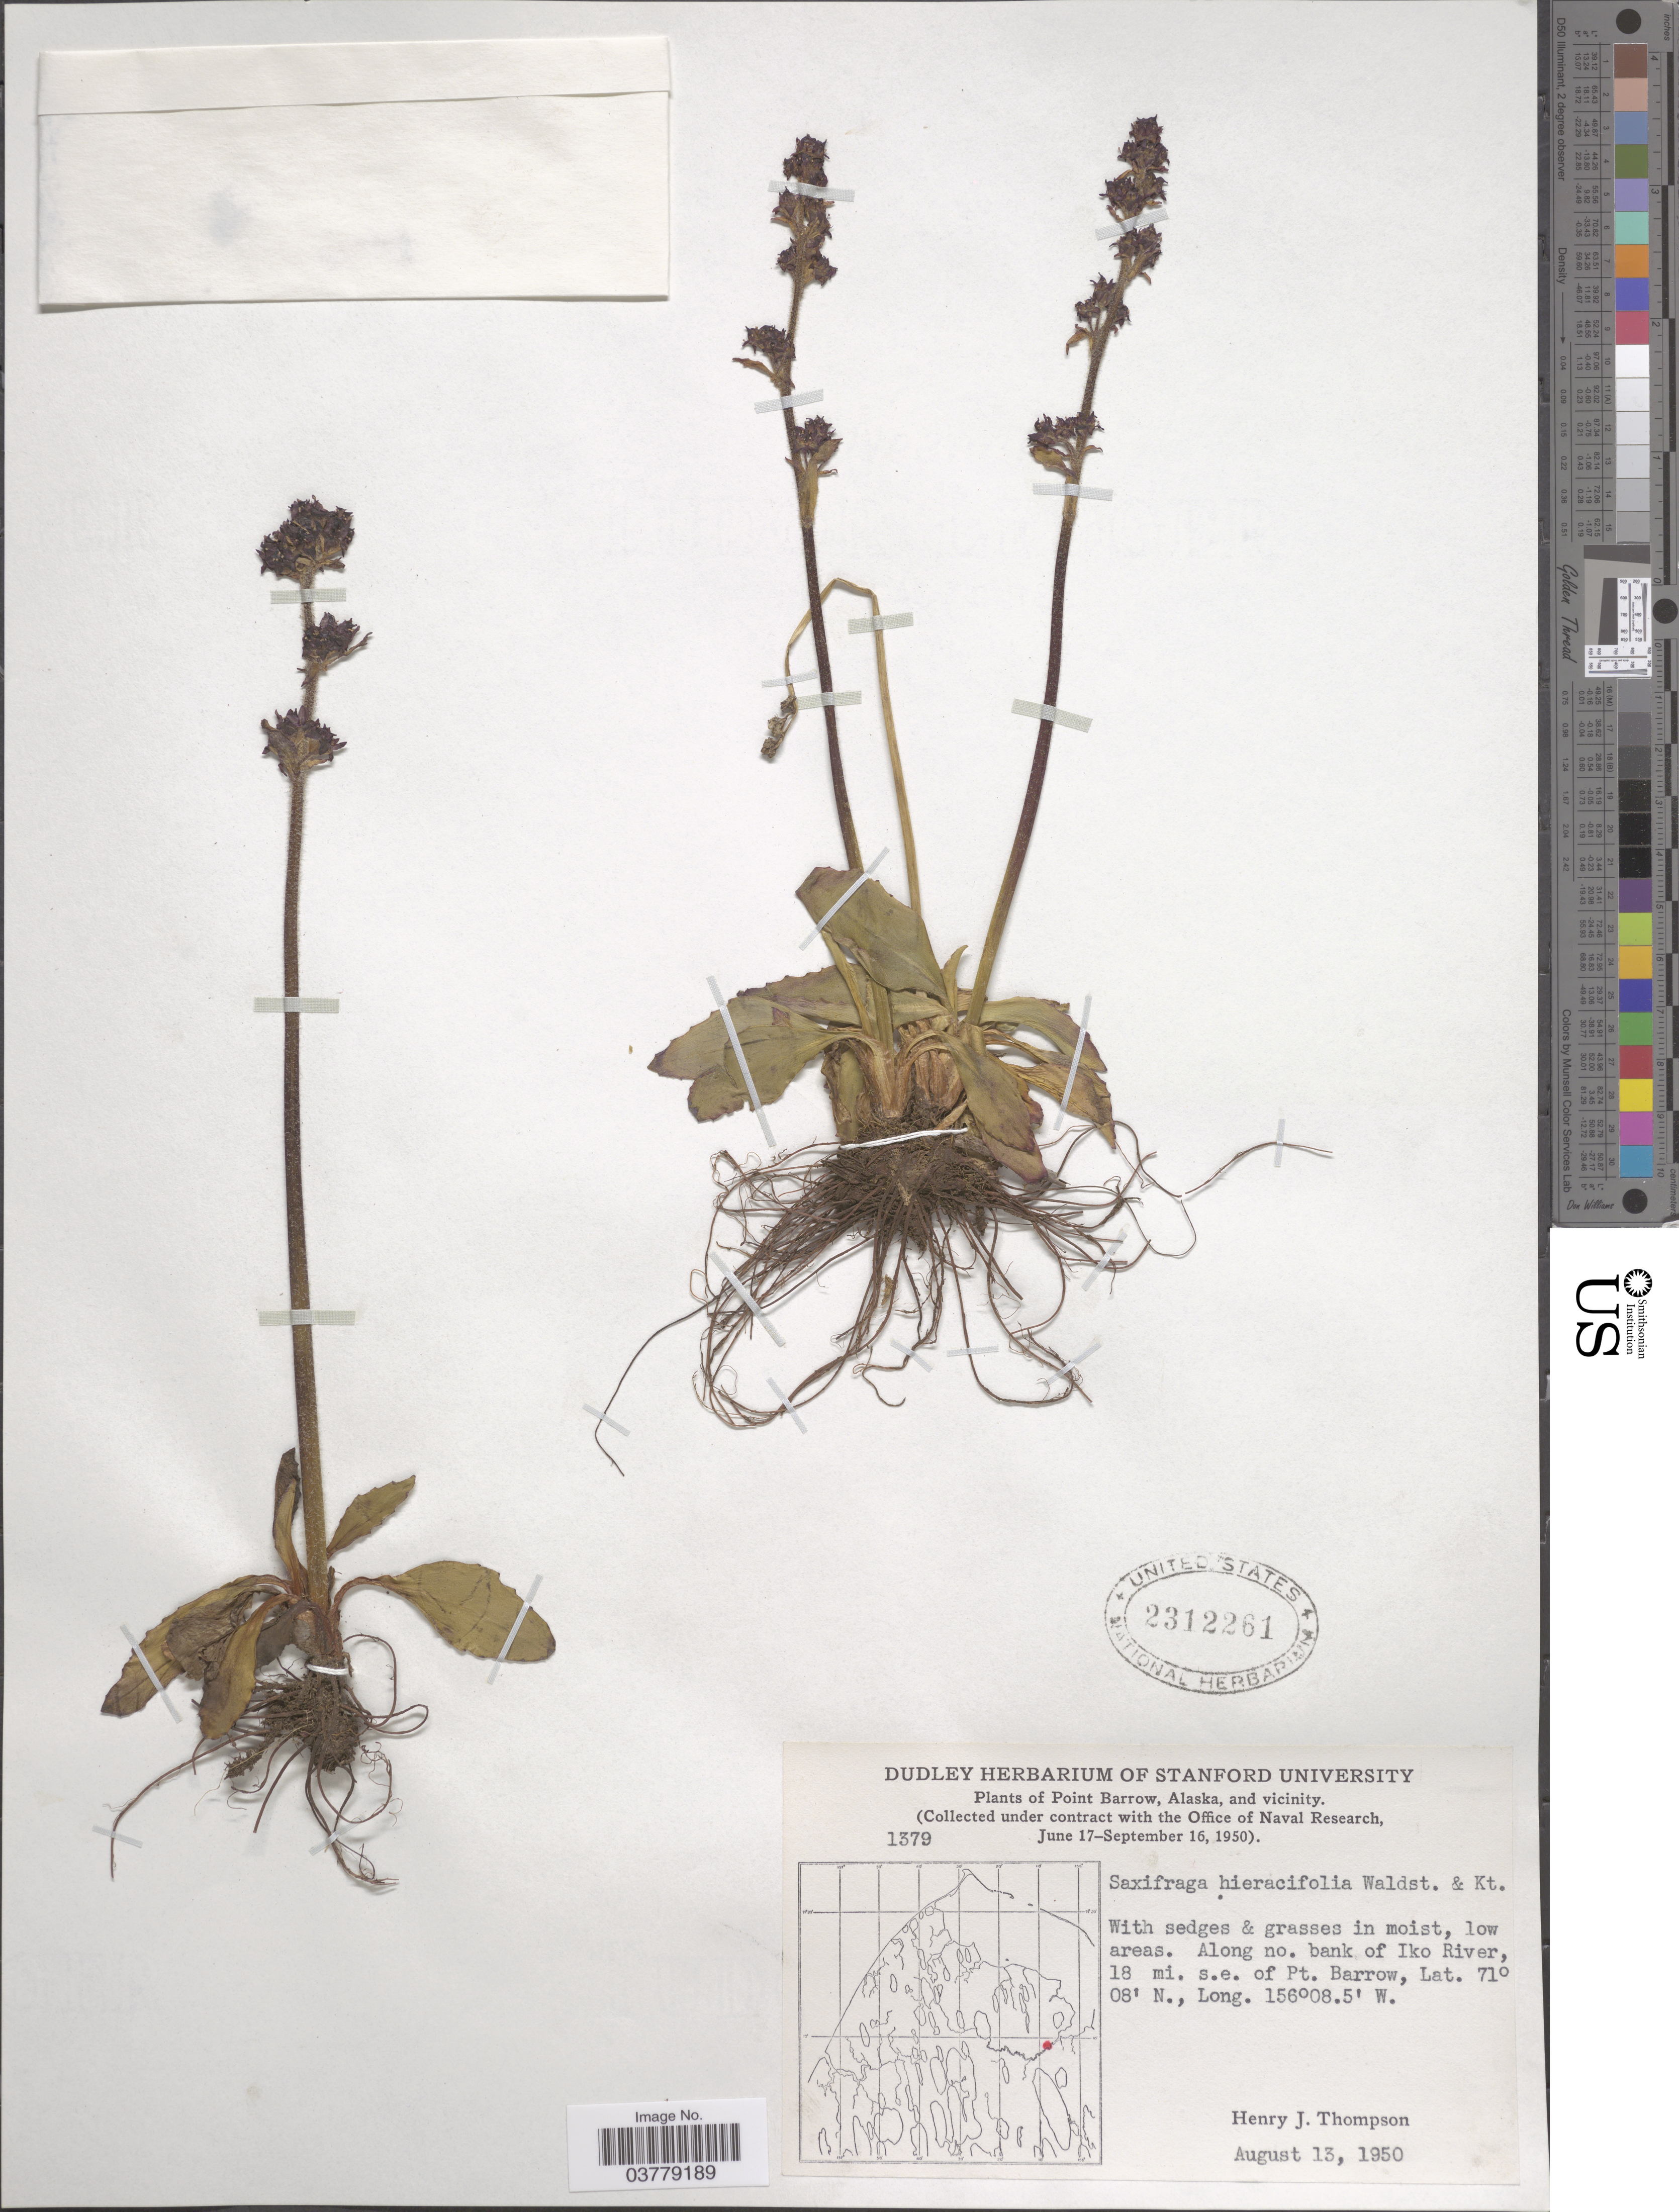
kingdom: Plantae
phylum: Tracheophyta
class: Magnoliopsida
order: Saxifragales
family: Saxifragaceae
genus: Micranthes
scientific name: Micranthes hieraciifolia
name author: (Waldst. & Kit. ex Willd.) Haw.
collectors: H. J. Thompson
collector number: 1379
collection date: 1950-08-13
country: United States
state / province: Alaska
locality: Point Barrow, Alaska, and vicinity. Along no. bank of Iko River, 18 mi. s.e. of Pt. Barrow.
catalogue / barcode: US 2312261